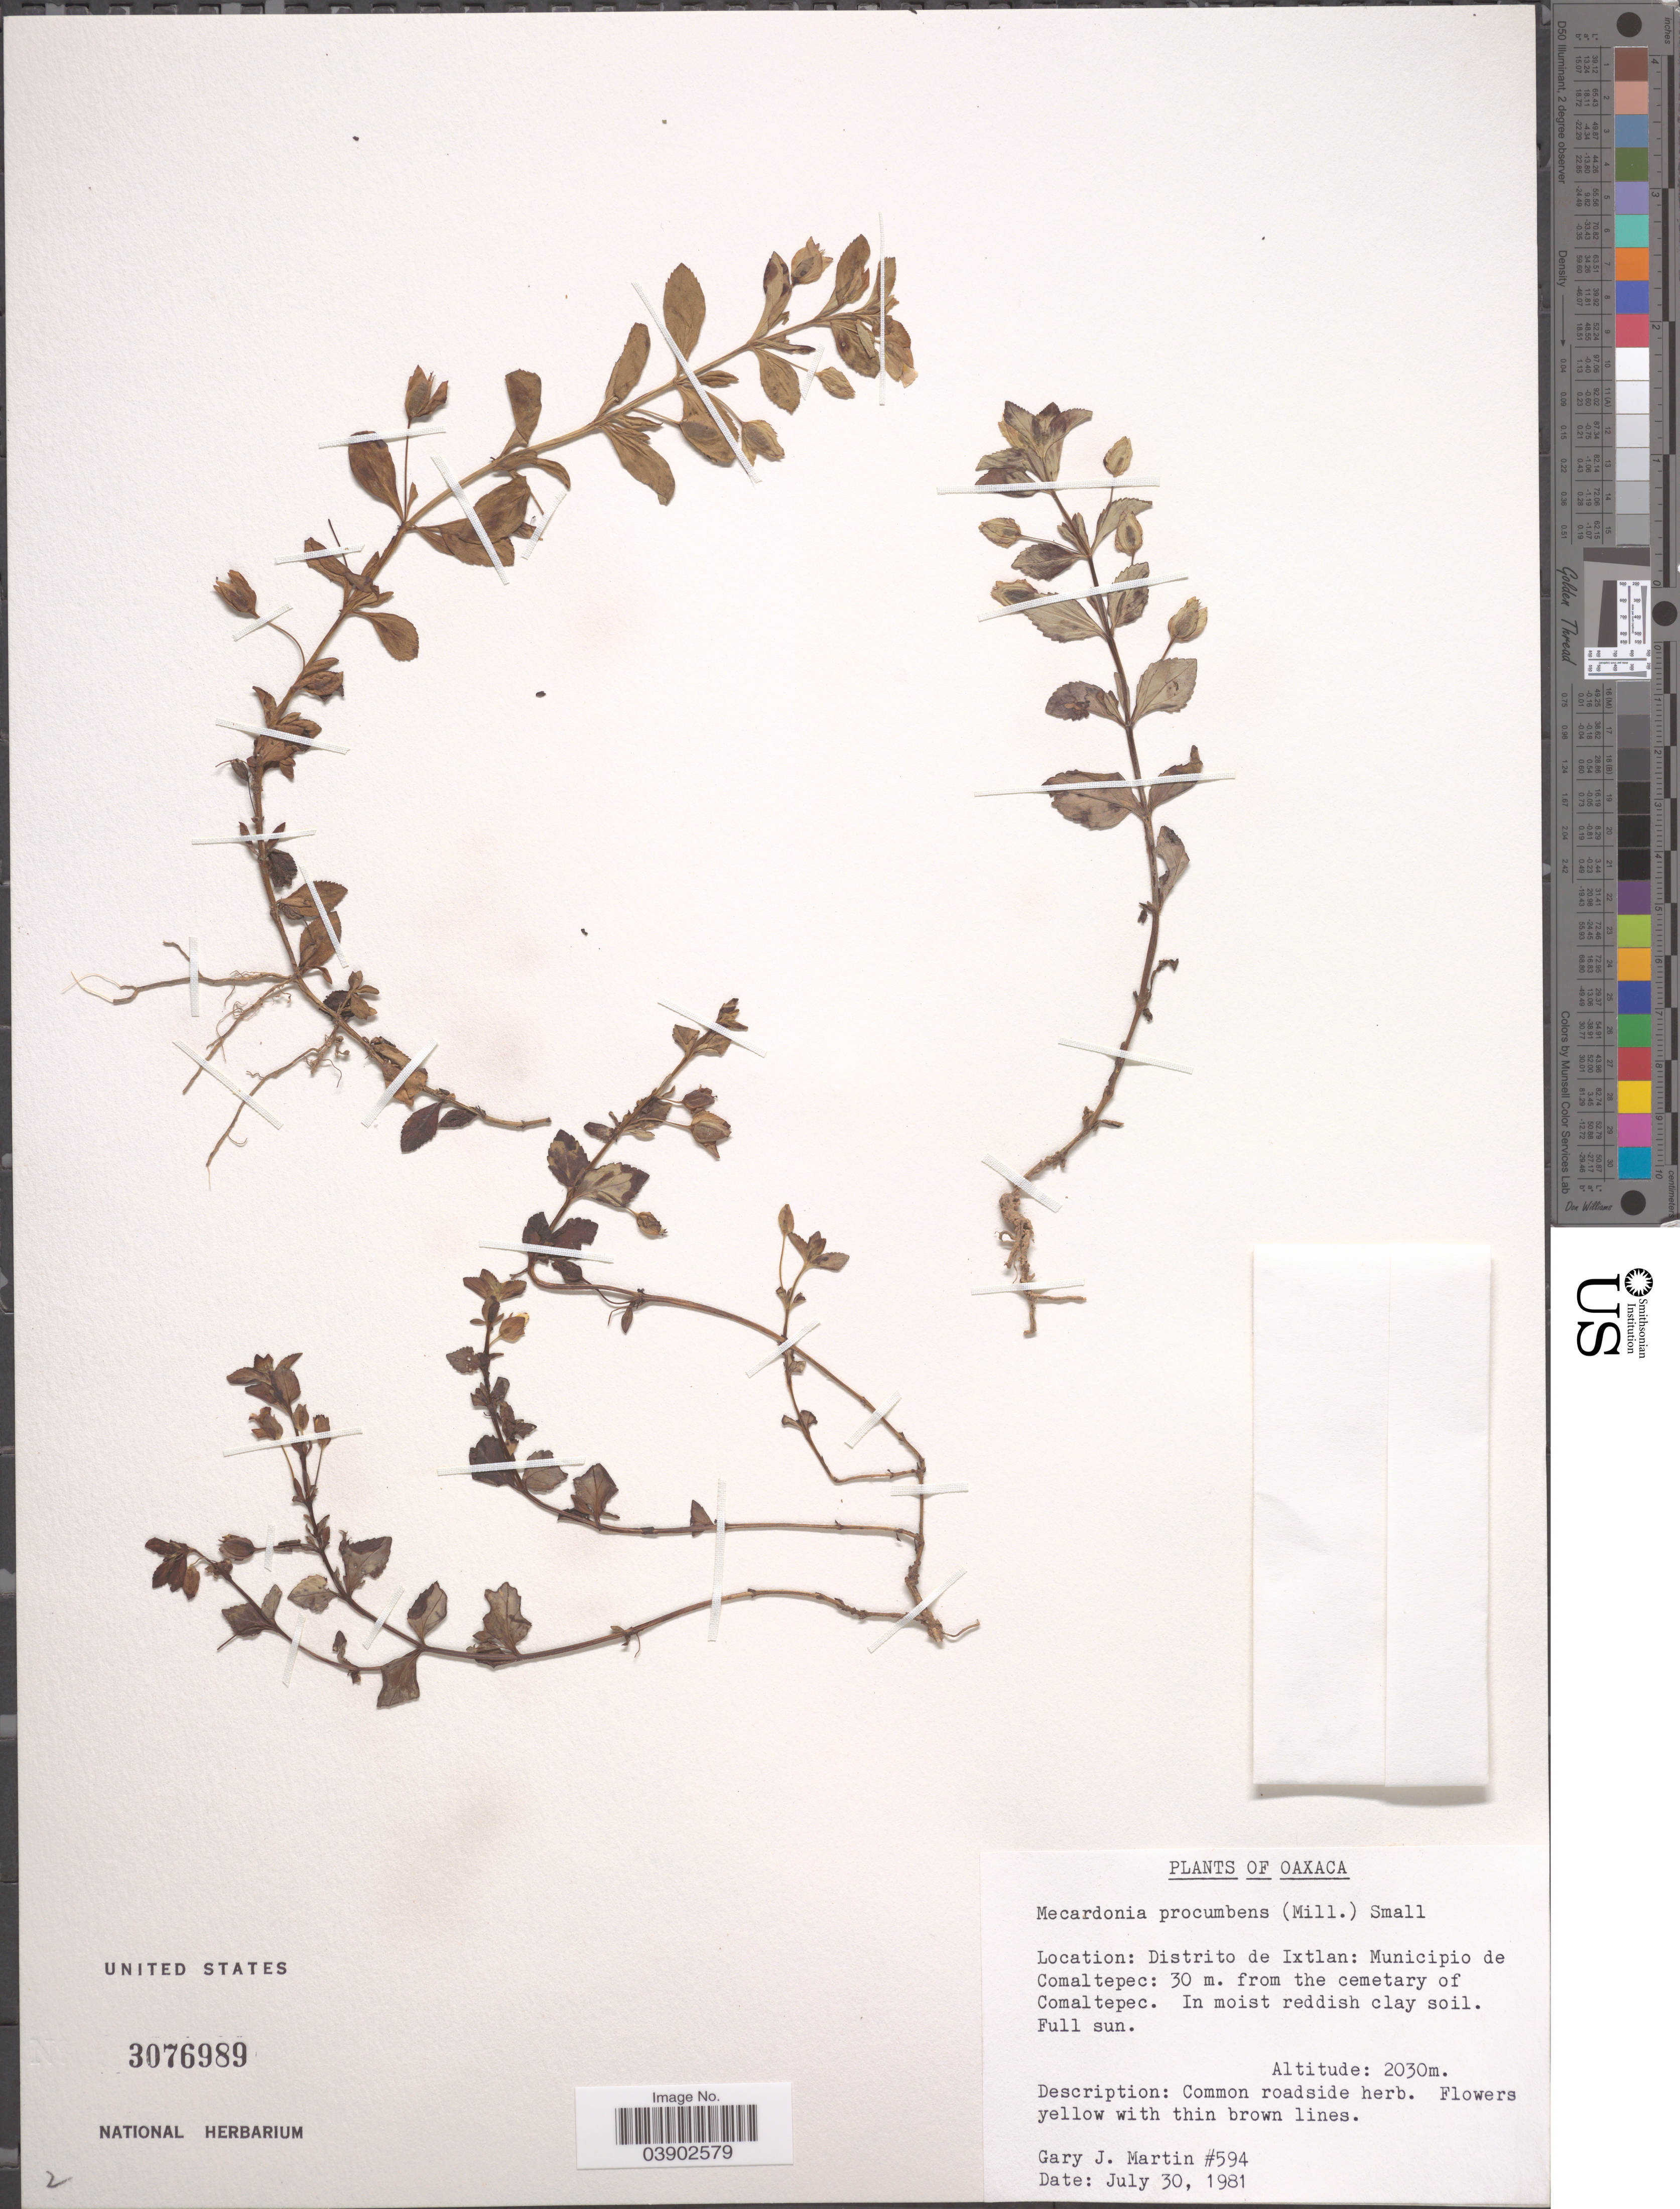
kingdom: Plantae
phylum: Tracheophyta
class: Magnoliopsida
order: Lamiales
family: Plantaginaceae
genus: Mecardonia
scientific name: Mecardonia procumbens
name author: (Mill.) Small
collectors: G. J. Martin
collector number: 594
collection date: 1981-07-30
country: Mexico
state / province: Oaxaca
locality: Distrito de Ixtlan: Municipio de Comaltepec: 30 m. from the cemetry of Comaltepec.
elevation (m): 2030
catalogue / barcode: US 3076989